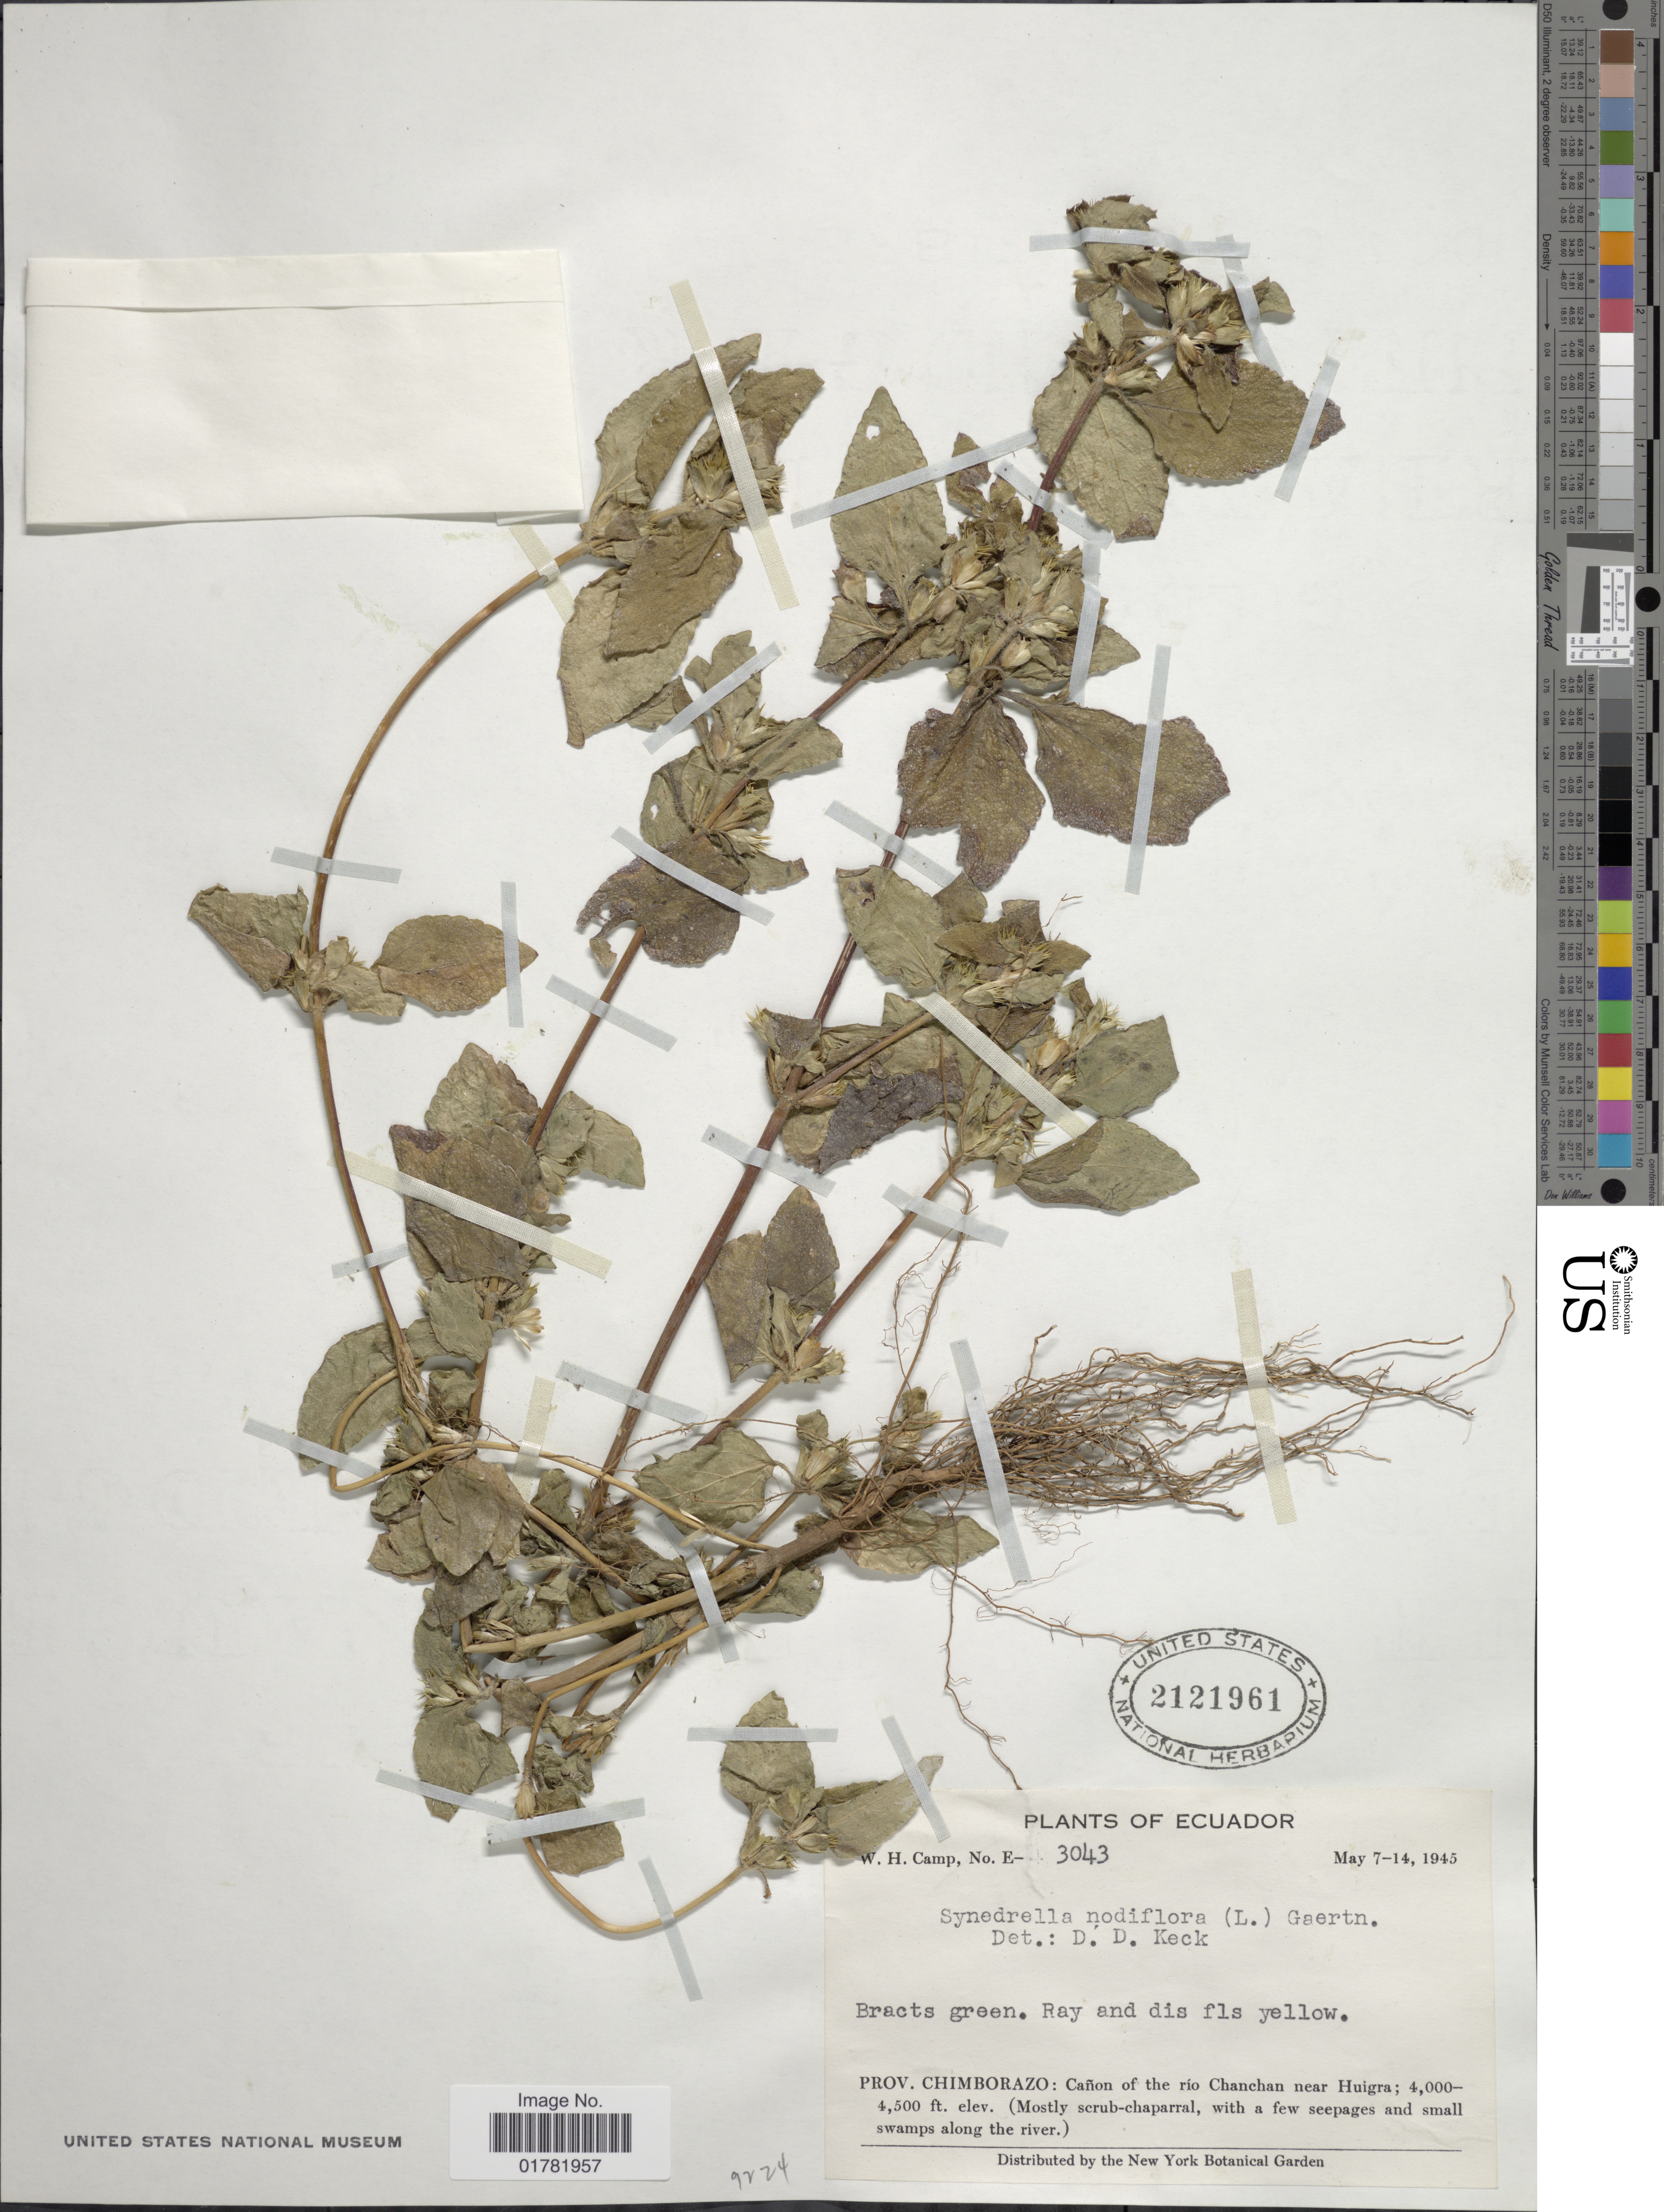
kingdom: Plantae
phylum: Tracheophyta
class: Magnoliopsida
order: Asterales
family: Asteraceae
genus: Synedrella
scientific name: Synedrella nodiflora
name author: (L.) Gaertn.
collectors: W. H. Camp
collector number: E-3043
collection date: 1945-05-07/1945-05-14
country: Ecuador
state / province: Chimborazo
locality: Cañon of the río Chanchan near Huigra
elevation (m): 1219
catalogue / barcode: US 2121961